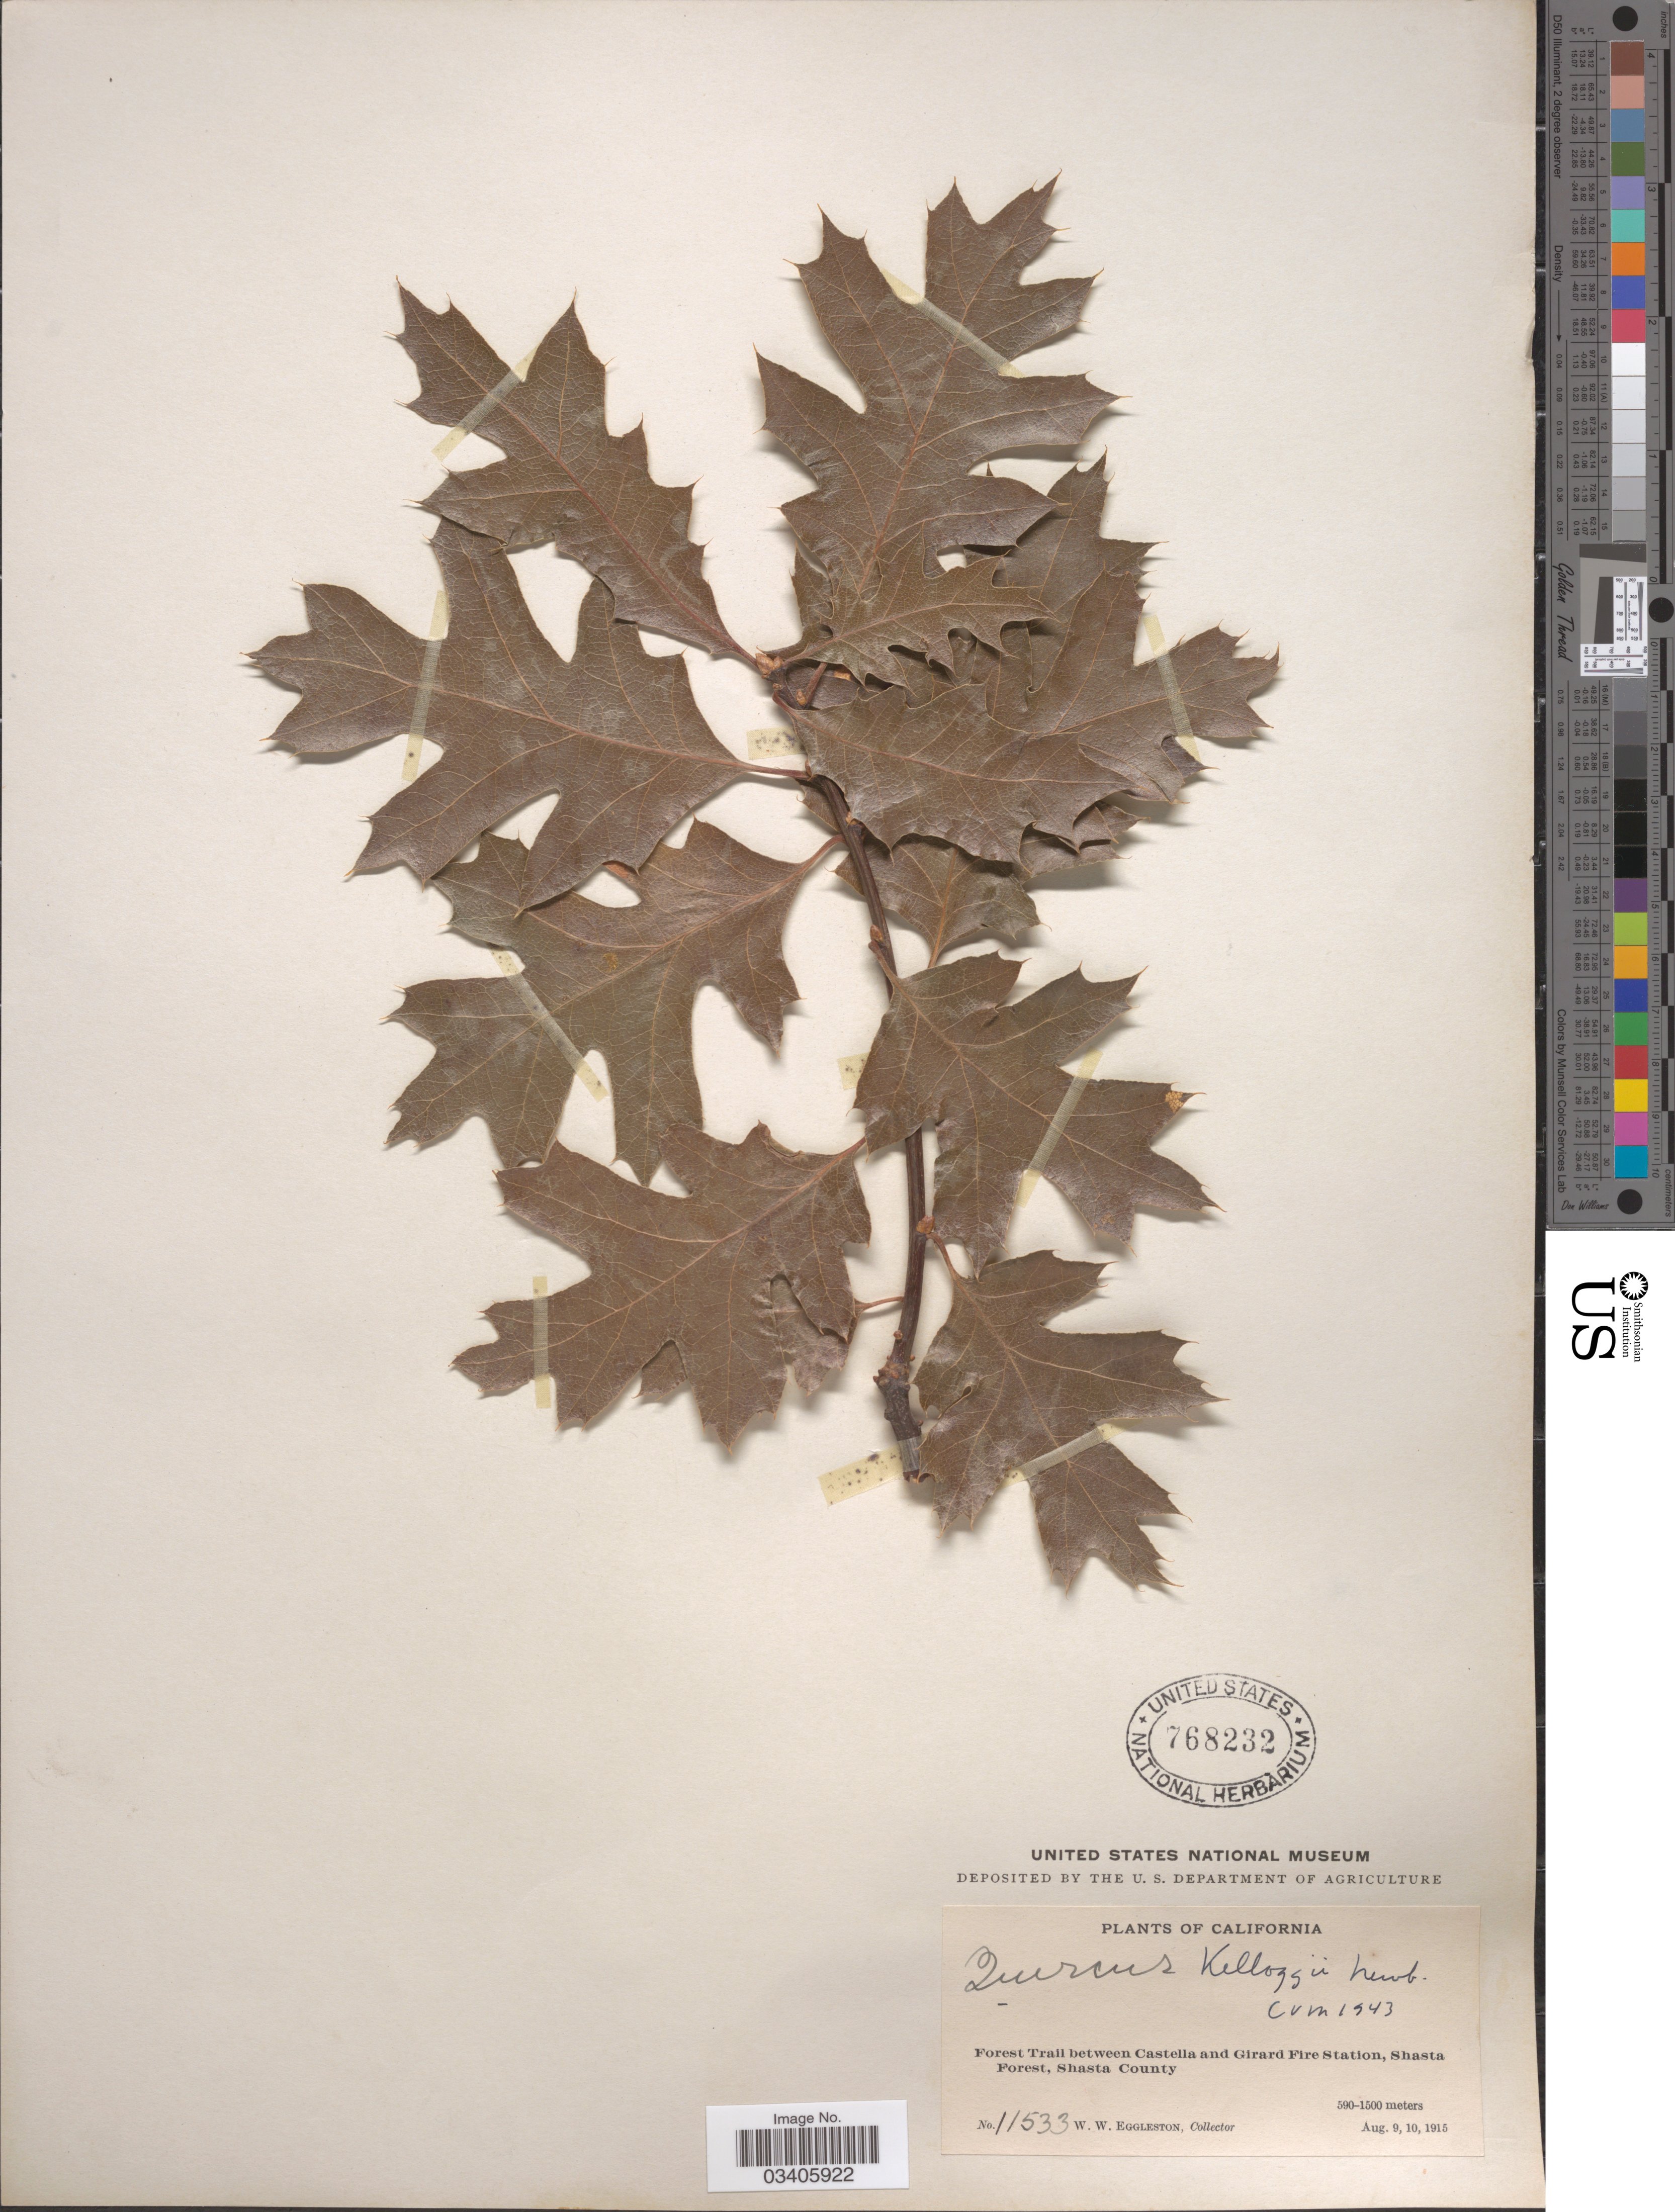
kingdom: Plantae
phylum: Tracheophyta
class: Magnoliopsida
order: Fagales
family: Fagaceae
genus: Quercus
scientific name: Quercus kelloggii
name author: Newb.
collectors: W. W. Eggleston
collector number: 11533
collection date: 1915-08-09/1915-08-10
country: United States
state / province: California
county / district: Shasta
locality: Forest Trail between Castella and Girard Fire Station, Shasta Forest, Shasta County.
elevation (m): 590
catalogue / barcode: US 768232